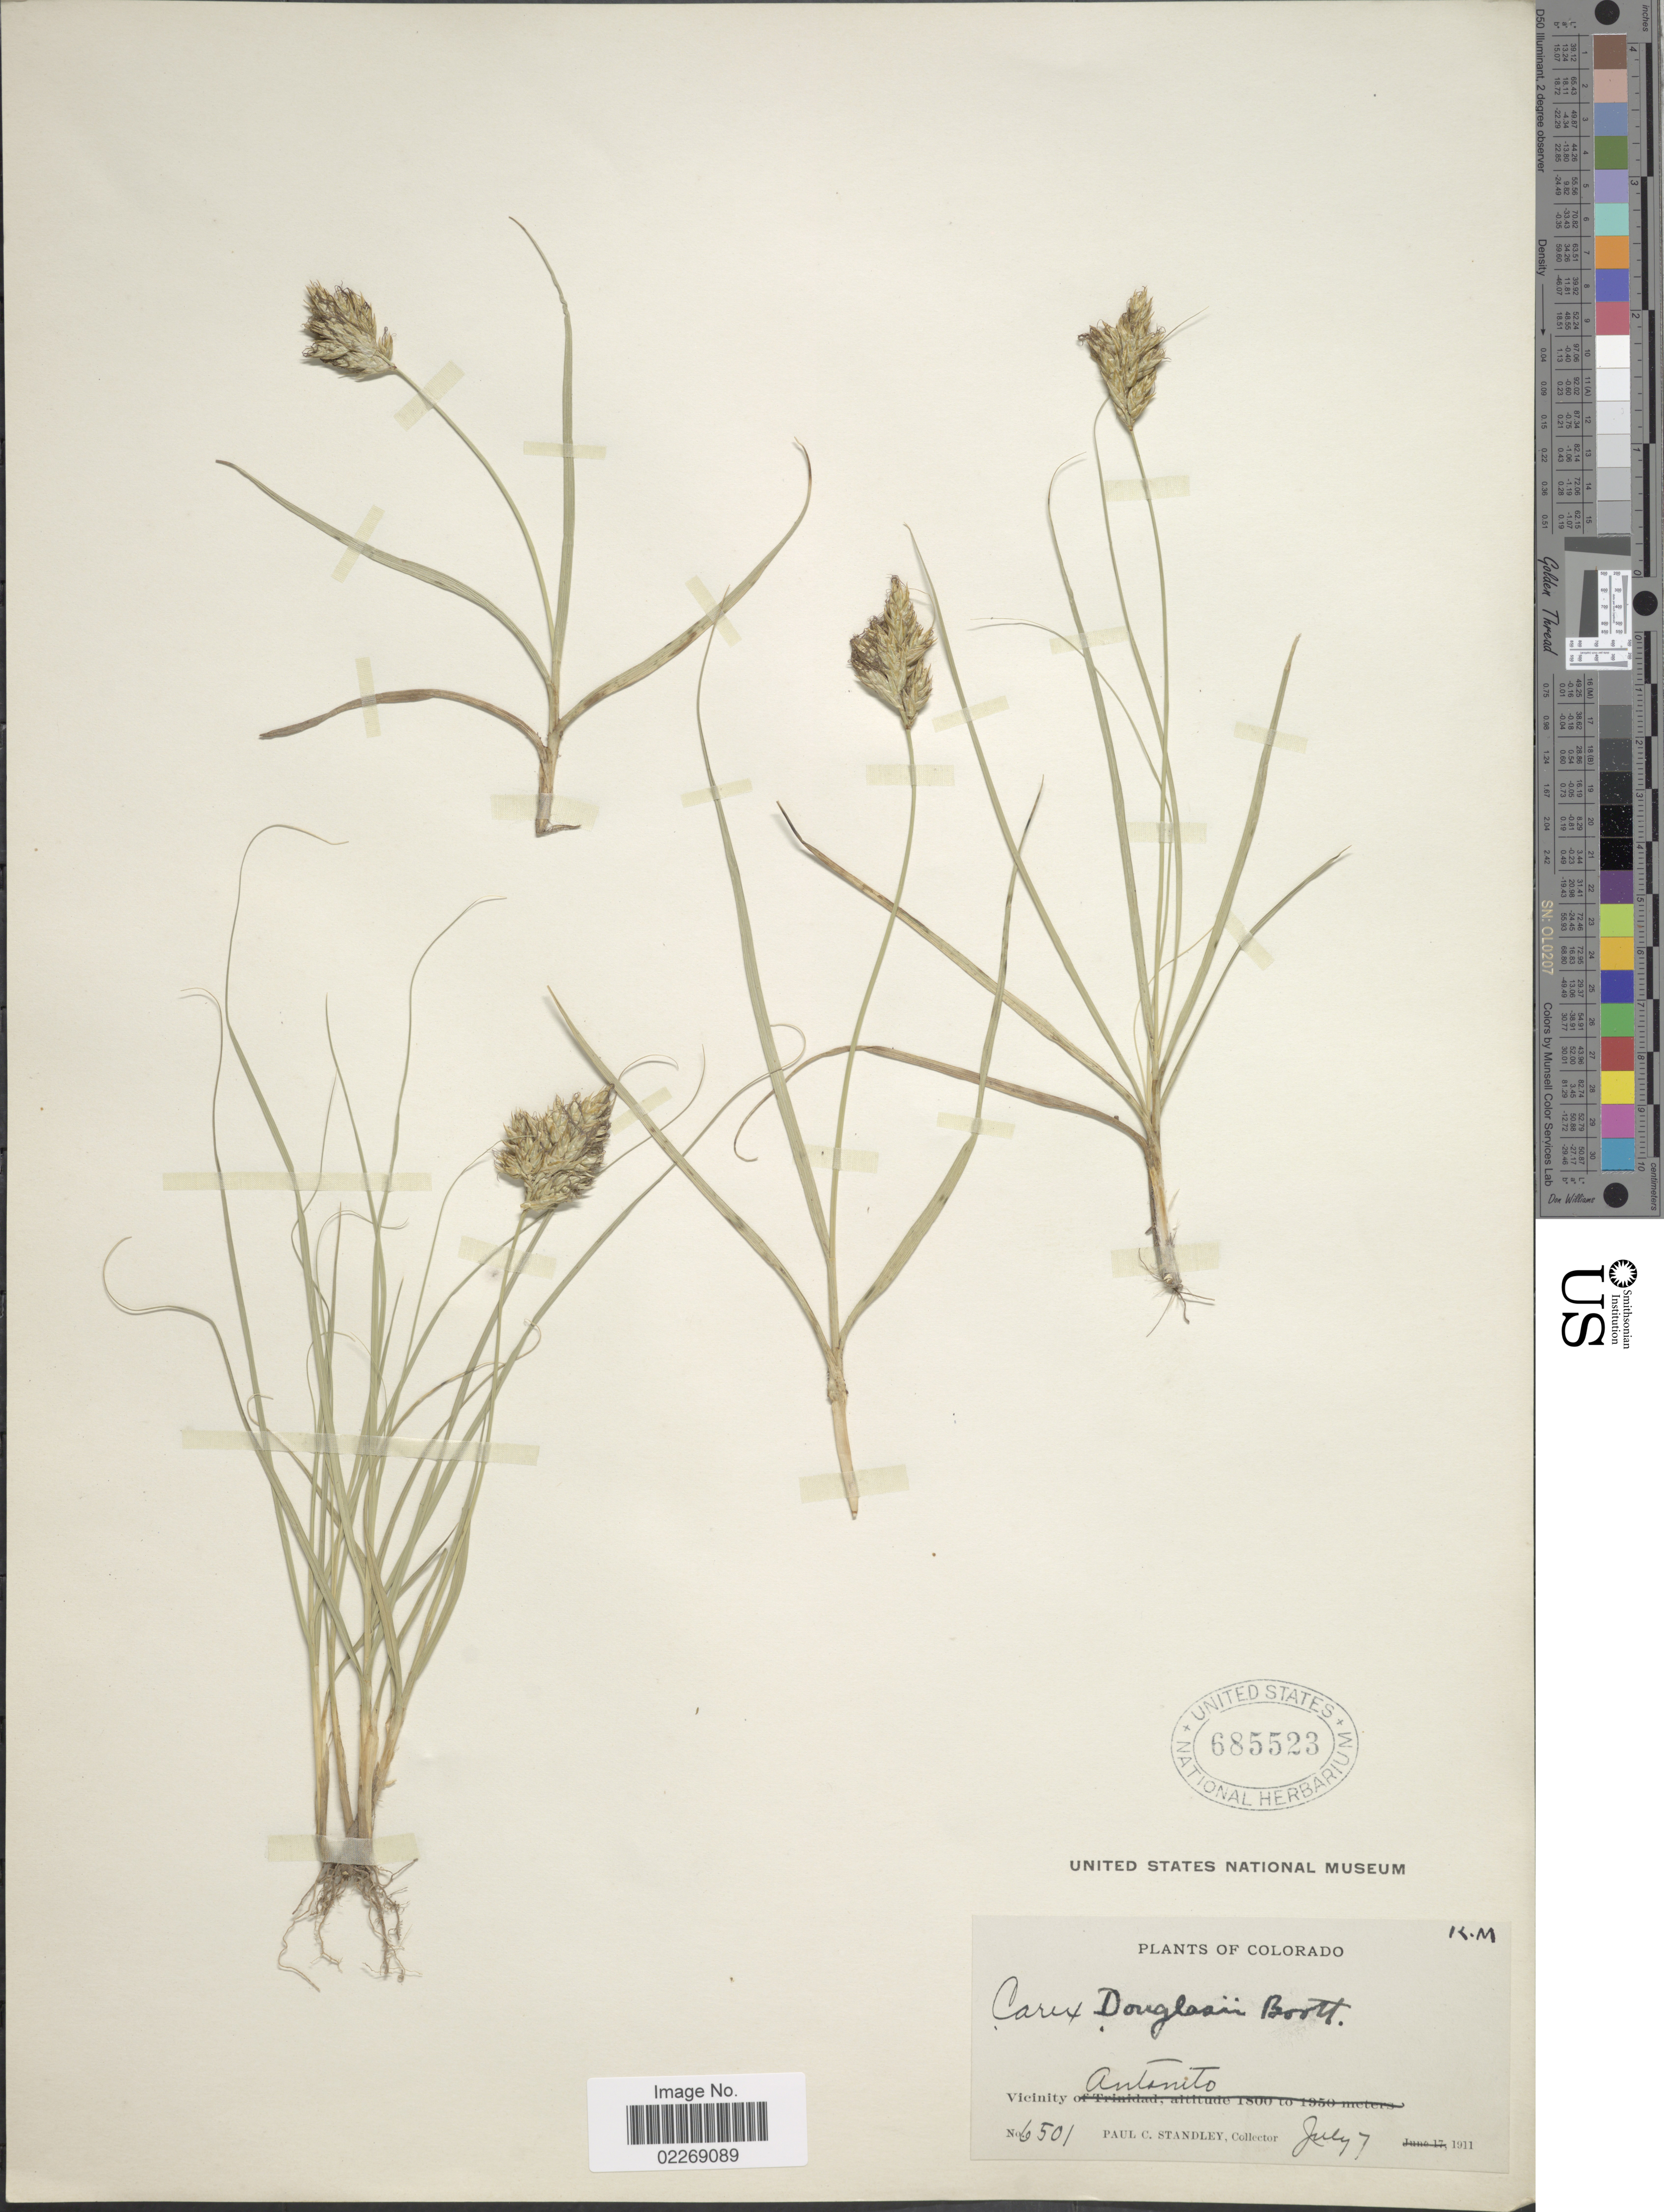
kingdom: Plantae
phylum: Tracheophyta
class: Liliopsida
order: Poales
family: Cyperaceae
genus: Carex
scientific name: Carex douglasii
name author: Boott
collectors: P. C. Standley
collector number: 6501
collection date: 1911-07-07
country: United States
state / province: Colorado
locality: Vicinity Antonito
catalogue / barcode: US 685523